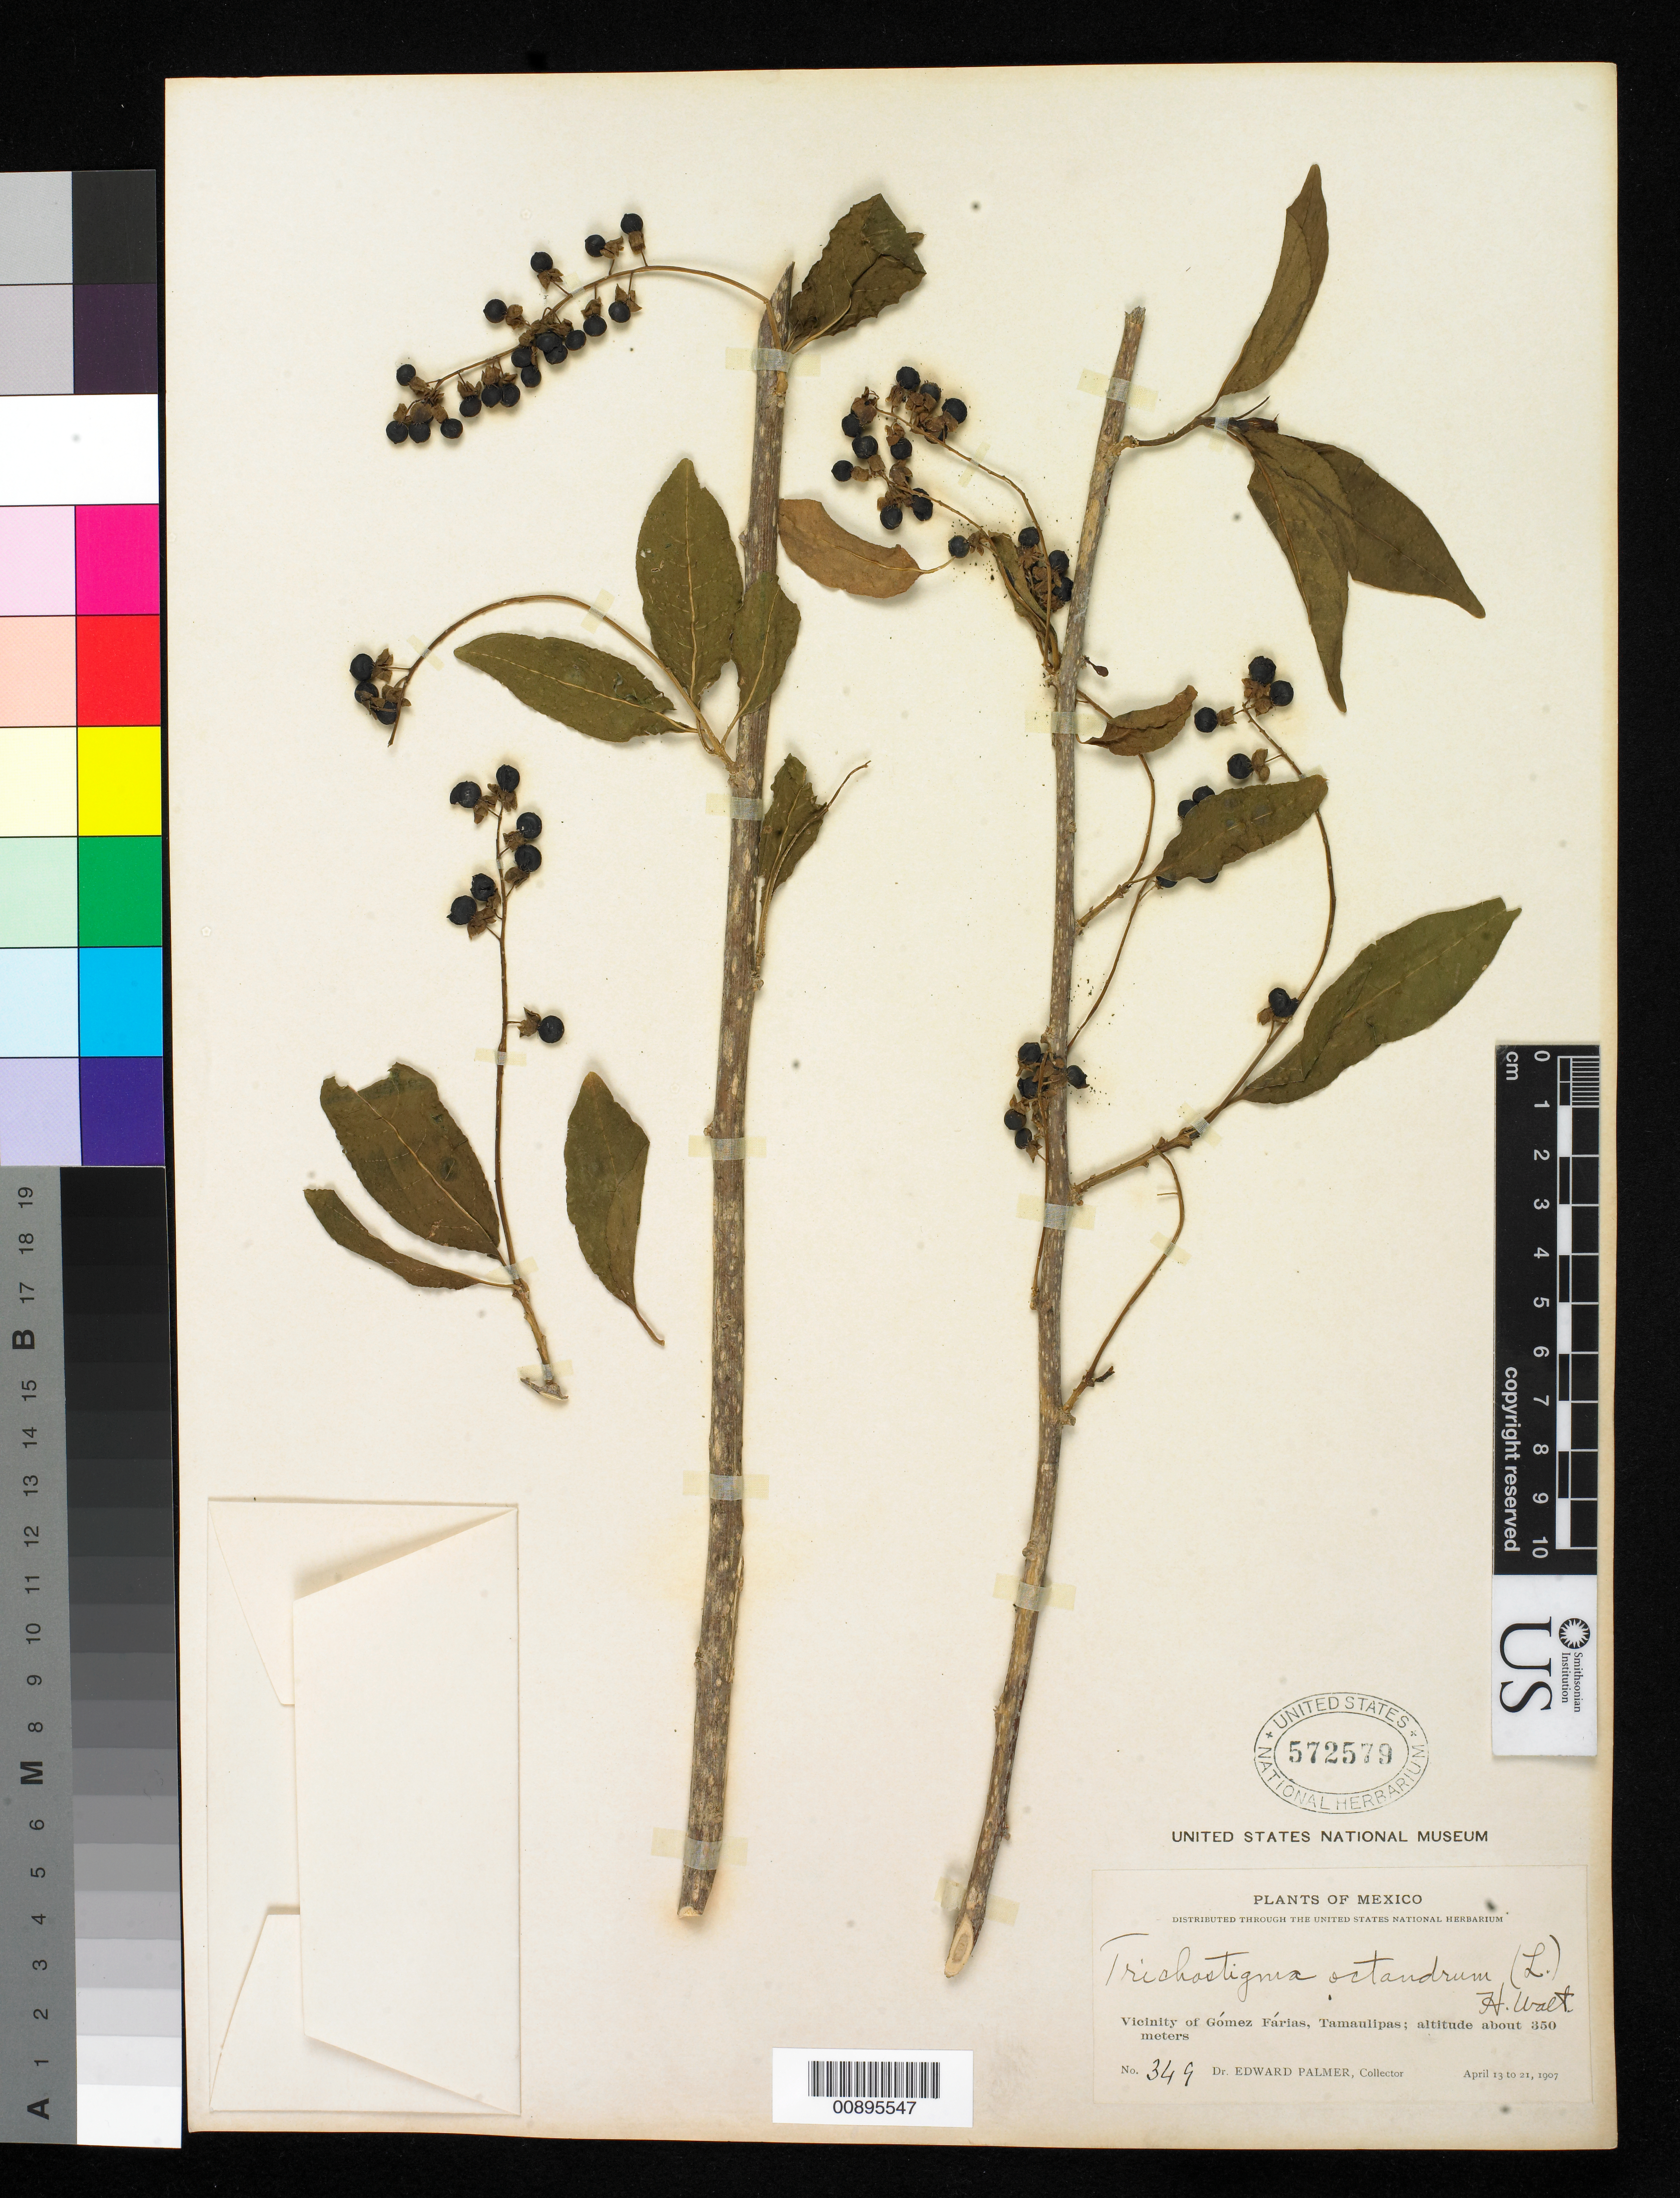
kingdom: Plantae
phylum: Tracheophyta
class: Magnoliopsida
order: Caryophyllales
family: Phytolaccaceae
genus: Trichostigma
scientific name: Trichostigma octandrum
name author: (L.) H. Walter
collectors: E. Palmer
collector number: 349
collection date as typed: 13 Apr 1907 to 21 Apr 1907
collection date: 1907-04-13/1907-04-21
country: Mexico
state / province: Tamaulipas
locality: Vicinity of Gómez Farias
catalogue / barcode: US 572579